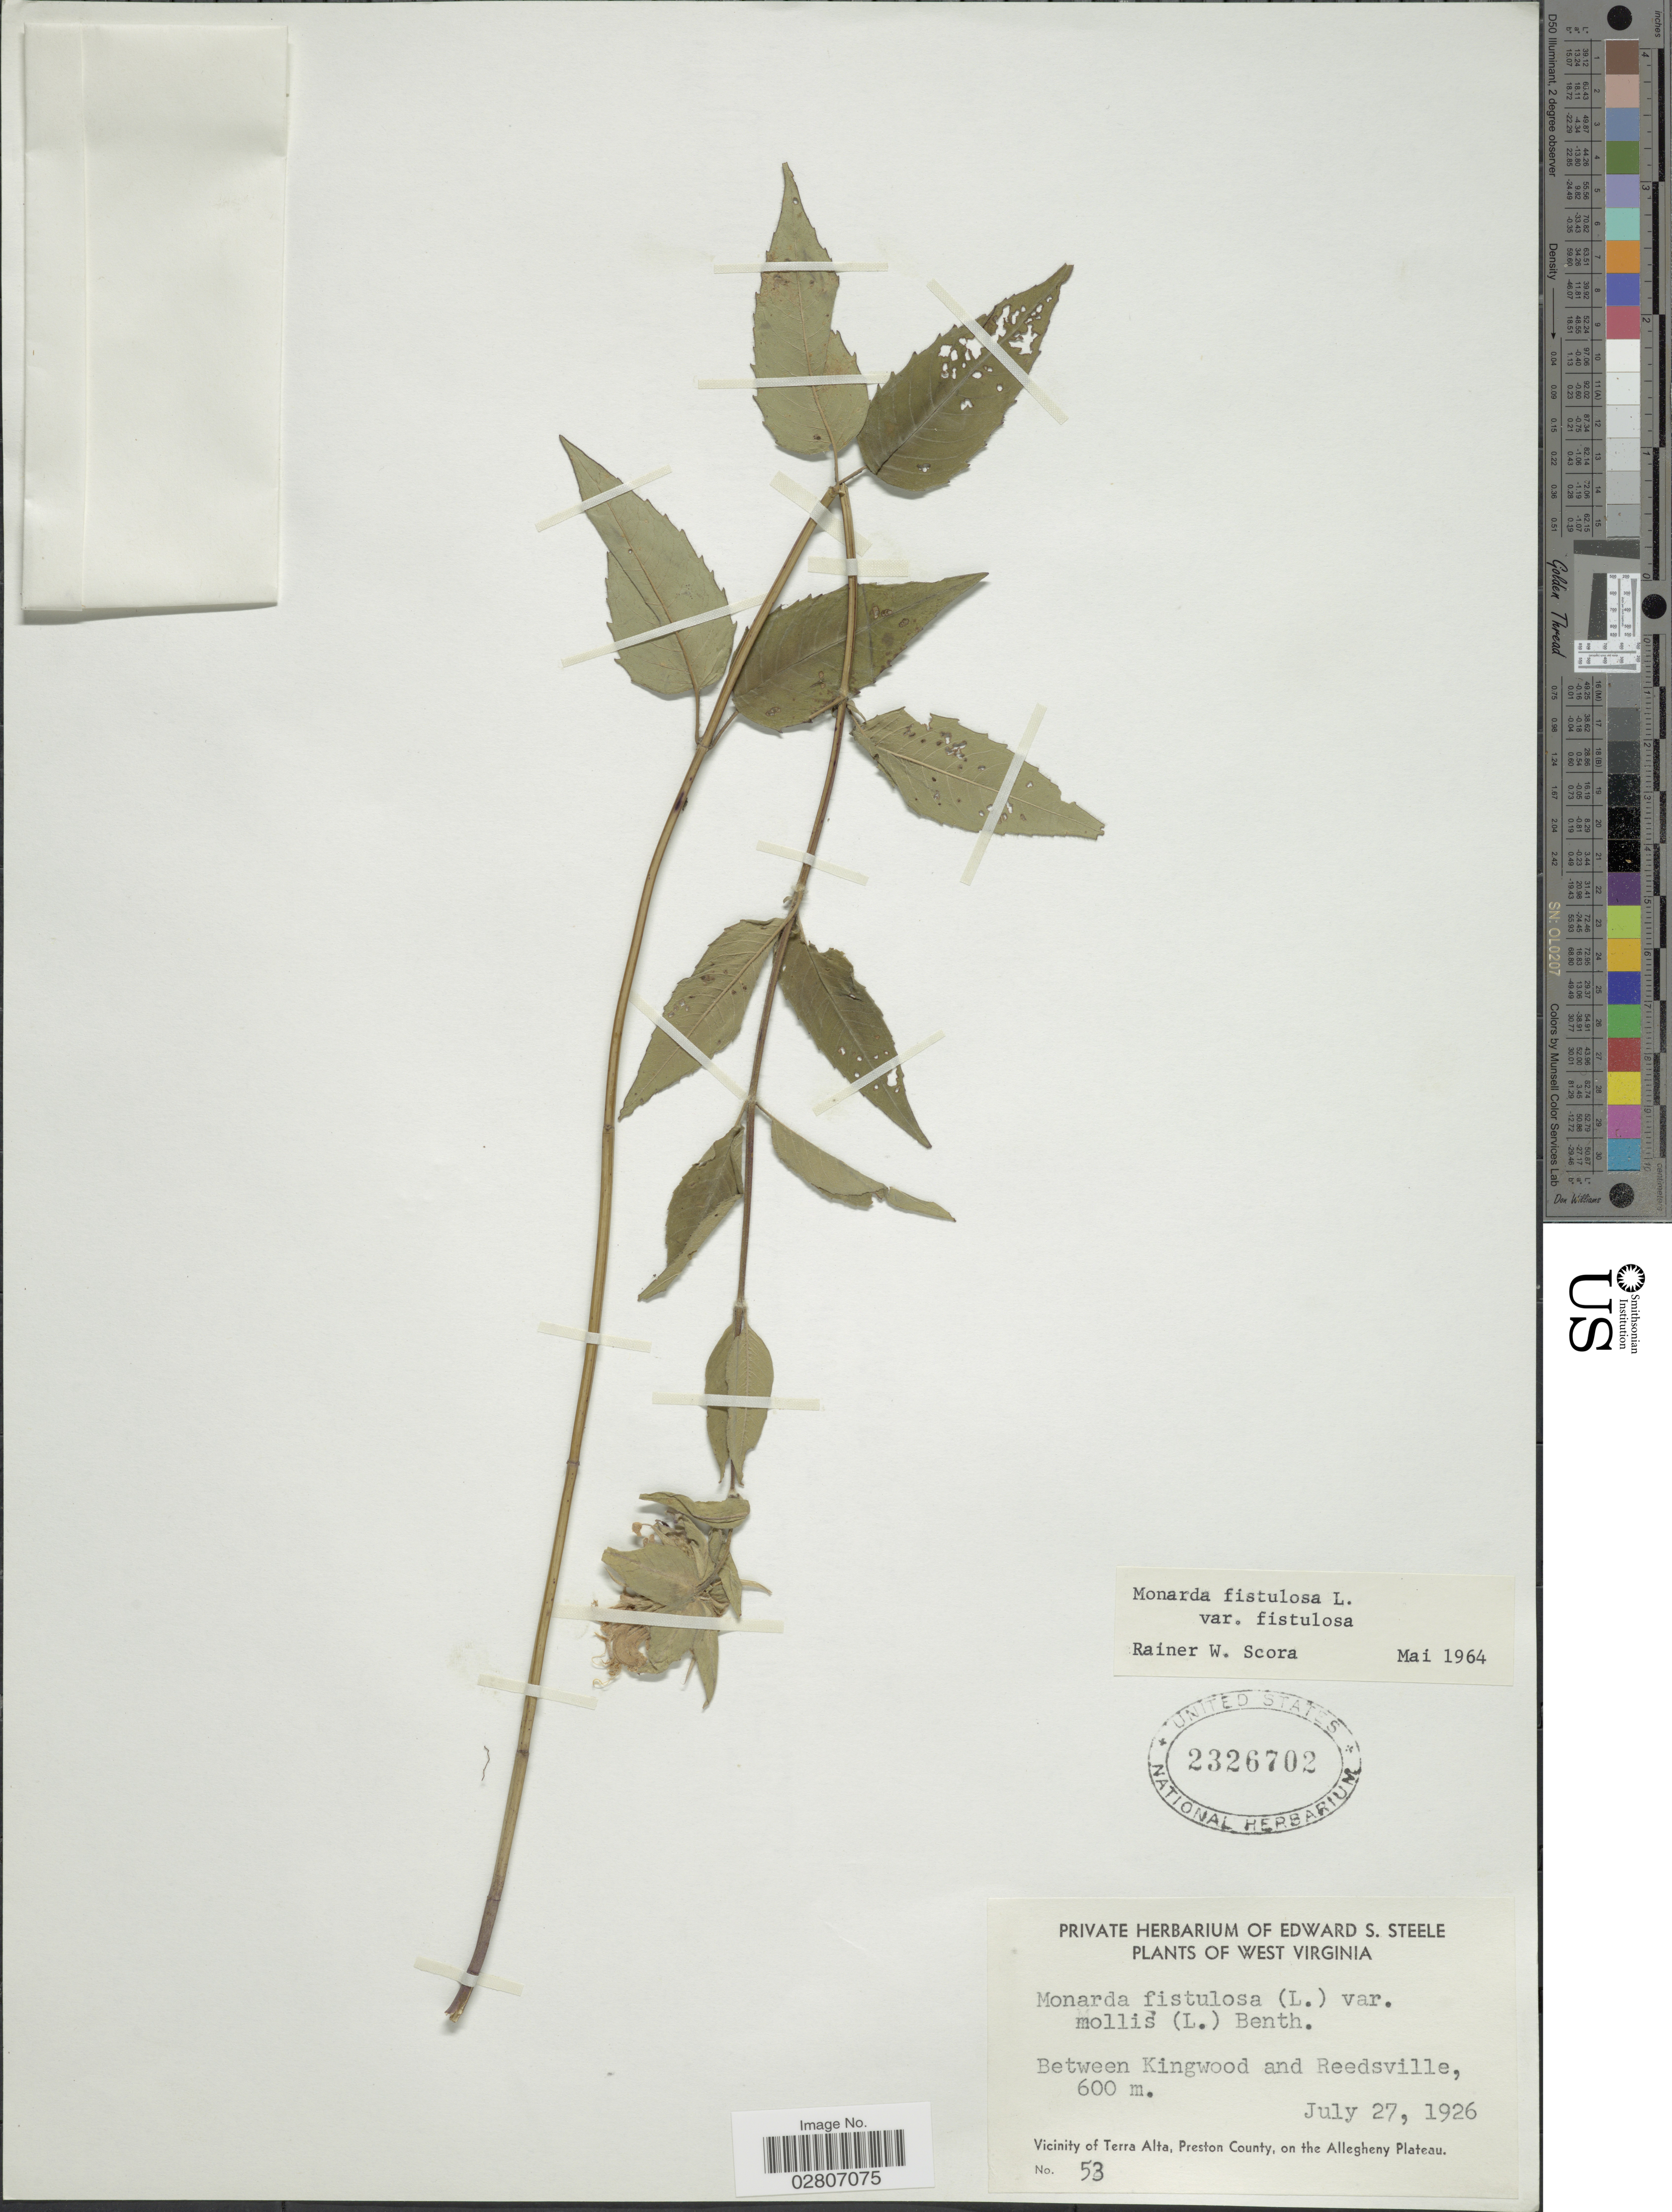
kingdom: Plantae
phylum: Tracheophyta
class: Magnoliopsida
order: Lamiales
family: Lamiaceae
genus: Monarda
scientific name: Monarda fistulosa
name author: L.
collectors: ex herb. Edward S. Steele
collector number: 53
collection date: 1926-07-27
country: United States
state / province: West Virginia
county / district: Preston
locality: Between Kingwood and Reedsville. Vicinity of Terra Alta, Preston County, on the Allegheny Plateau.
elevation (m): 600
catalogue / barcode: US 2326702